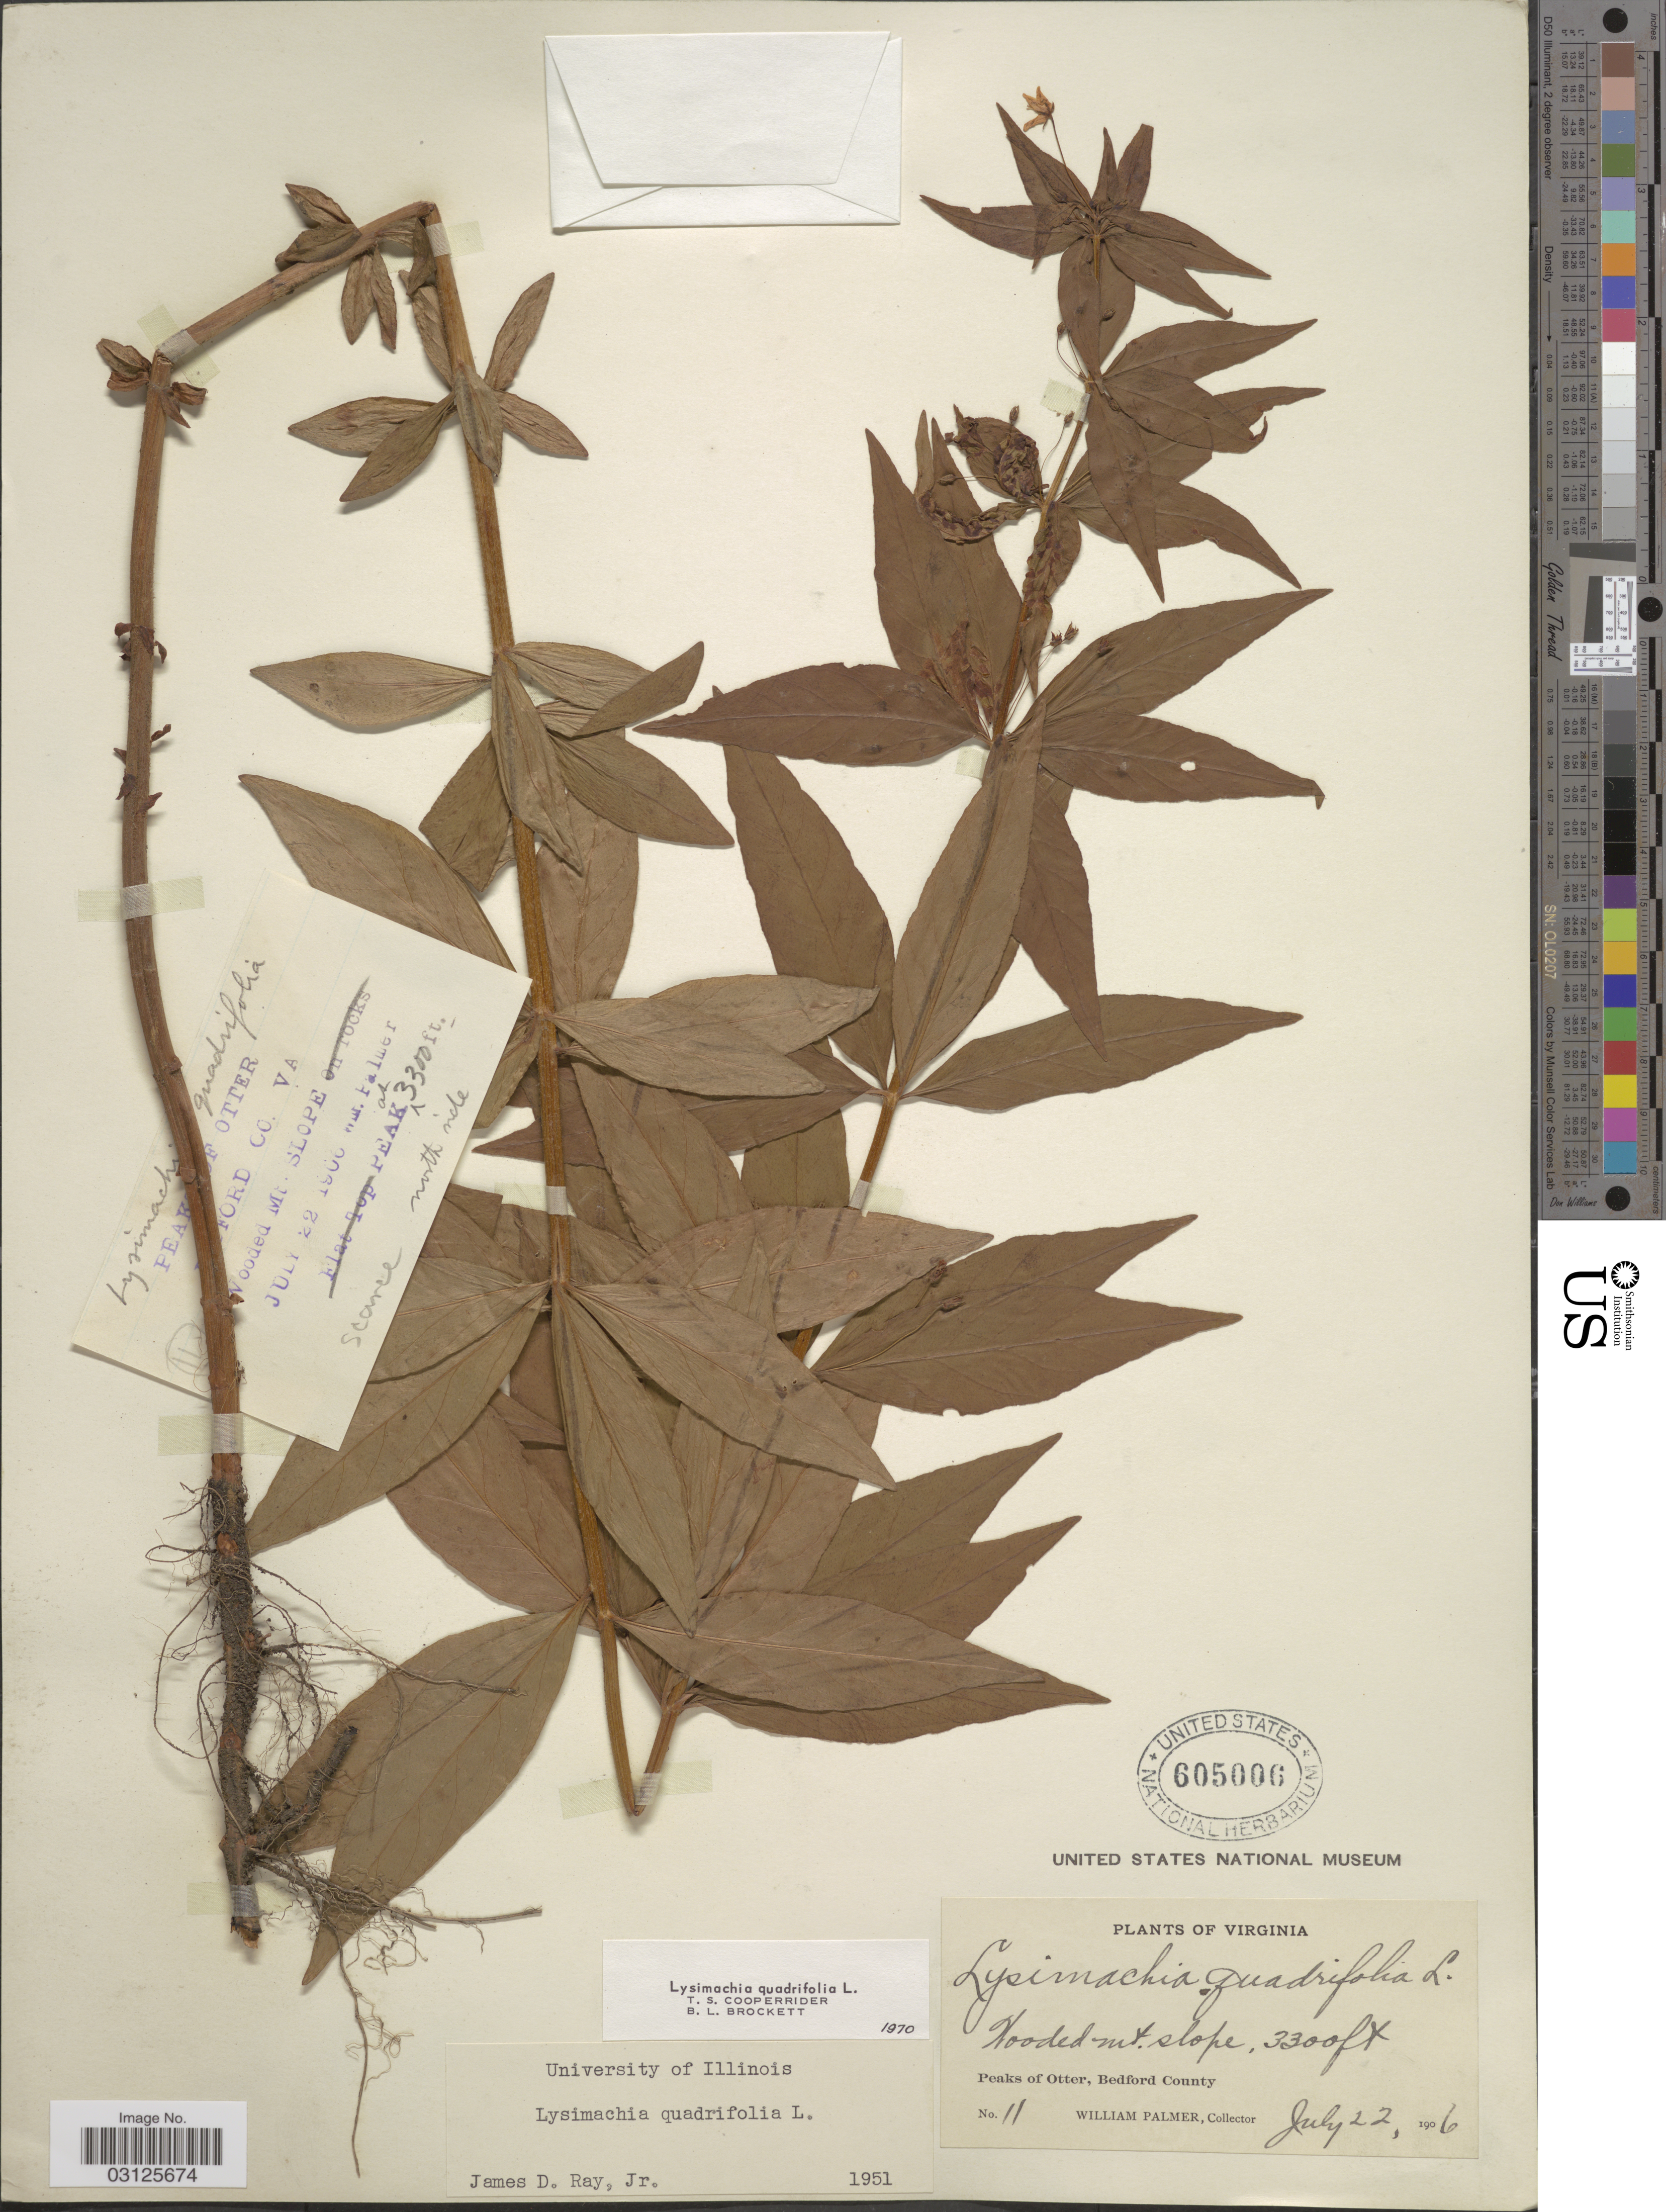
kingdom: Plantae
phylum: Tracheophyta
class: Magnoliopsida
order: Ericales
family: Primulaceae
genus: Lysimachia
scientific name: Lysimachia quadrifolia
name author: L.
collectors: W. Palmer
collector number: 11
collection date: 1906-07-22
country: United States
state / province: Virginia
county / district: Bedford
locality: Wooded mt. slope, Peaks of Otter, Bedford County.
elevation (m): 1006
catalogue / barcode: US 605006